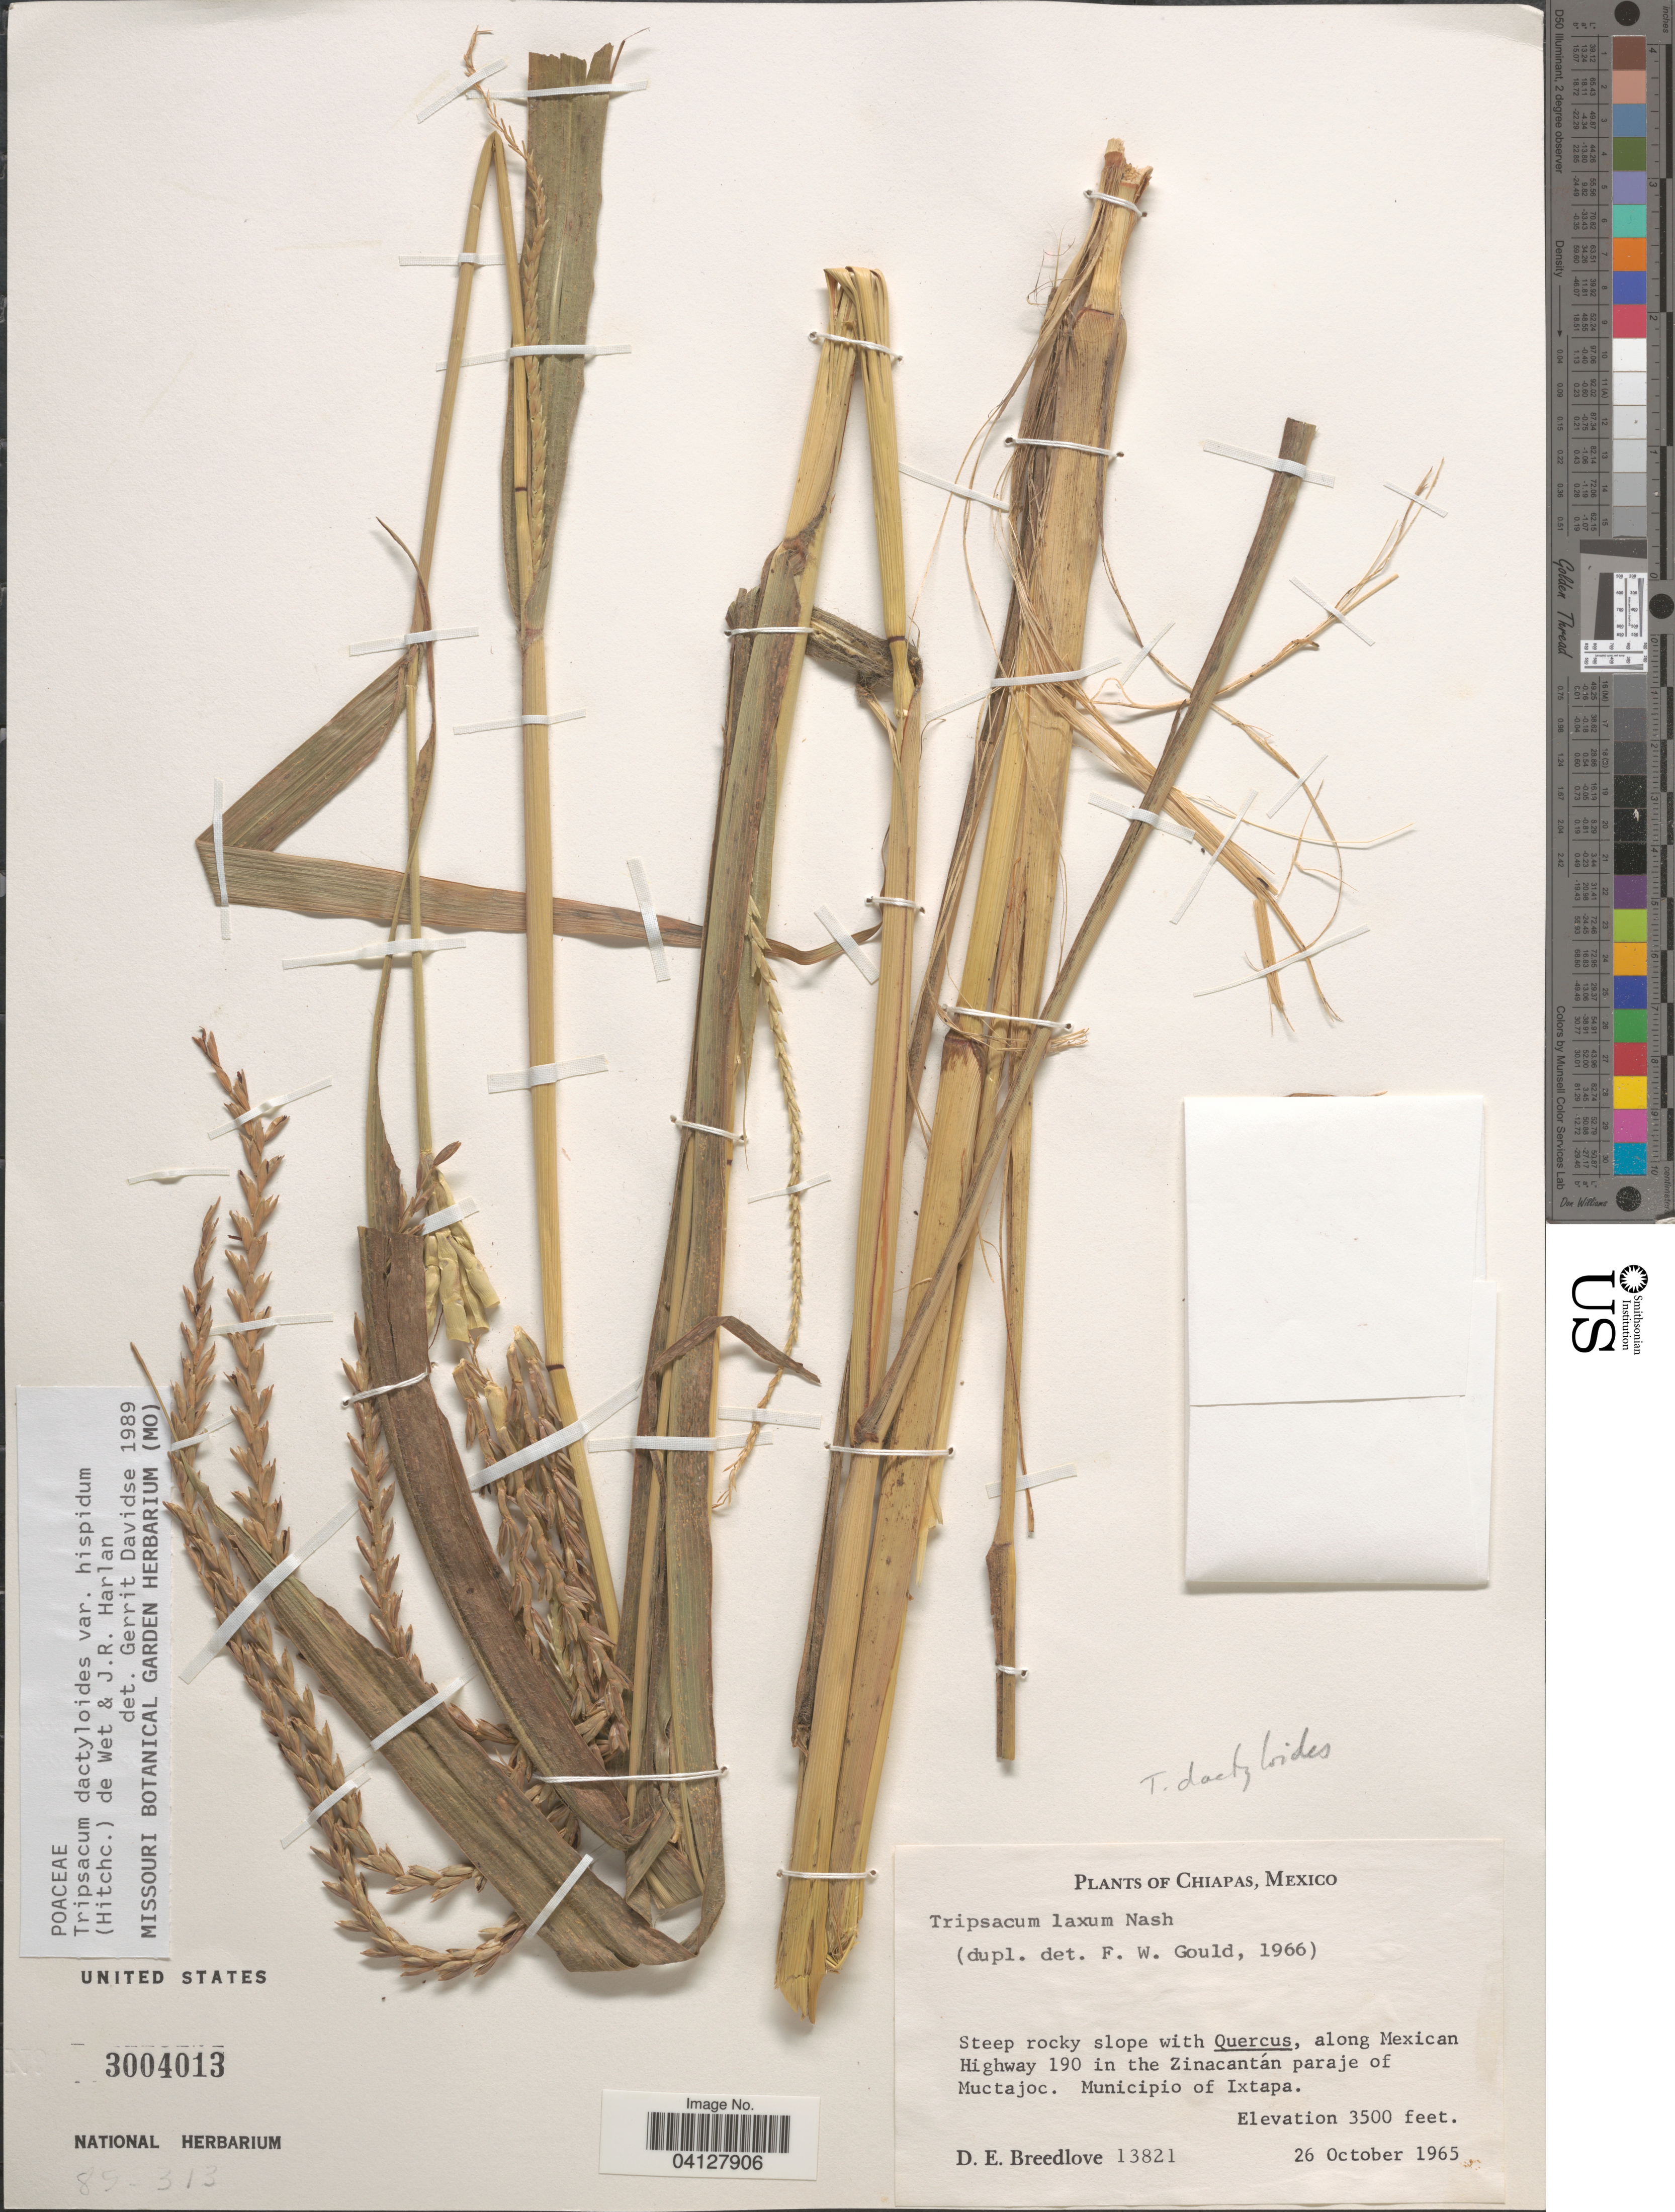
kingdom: Plantae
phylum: Tracheophyta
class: Liliopsida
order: Poales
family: Poaceae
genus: Tripsacum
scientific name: Tripsacum dactyloides var. hispidum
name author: (Hitchc.) de Wet & Harlan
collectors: D. E. Breedlove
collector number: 13821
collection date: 1965-10-26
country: Mexico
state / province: Chiapas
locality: Along Mexican Highway 190 in the Zinacantán paraje of Muctajoc. Municipio of Ixtapa.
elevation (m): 1067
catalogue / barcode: US 3004013